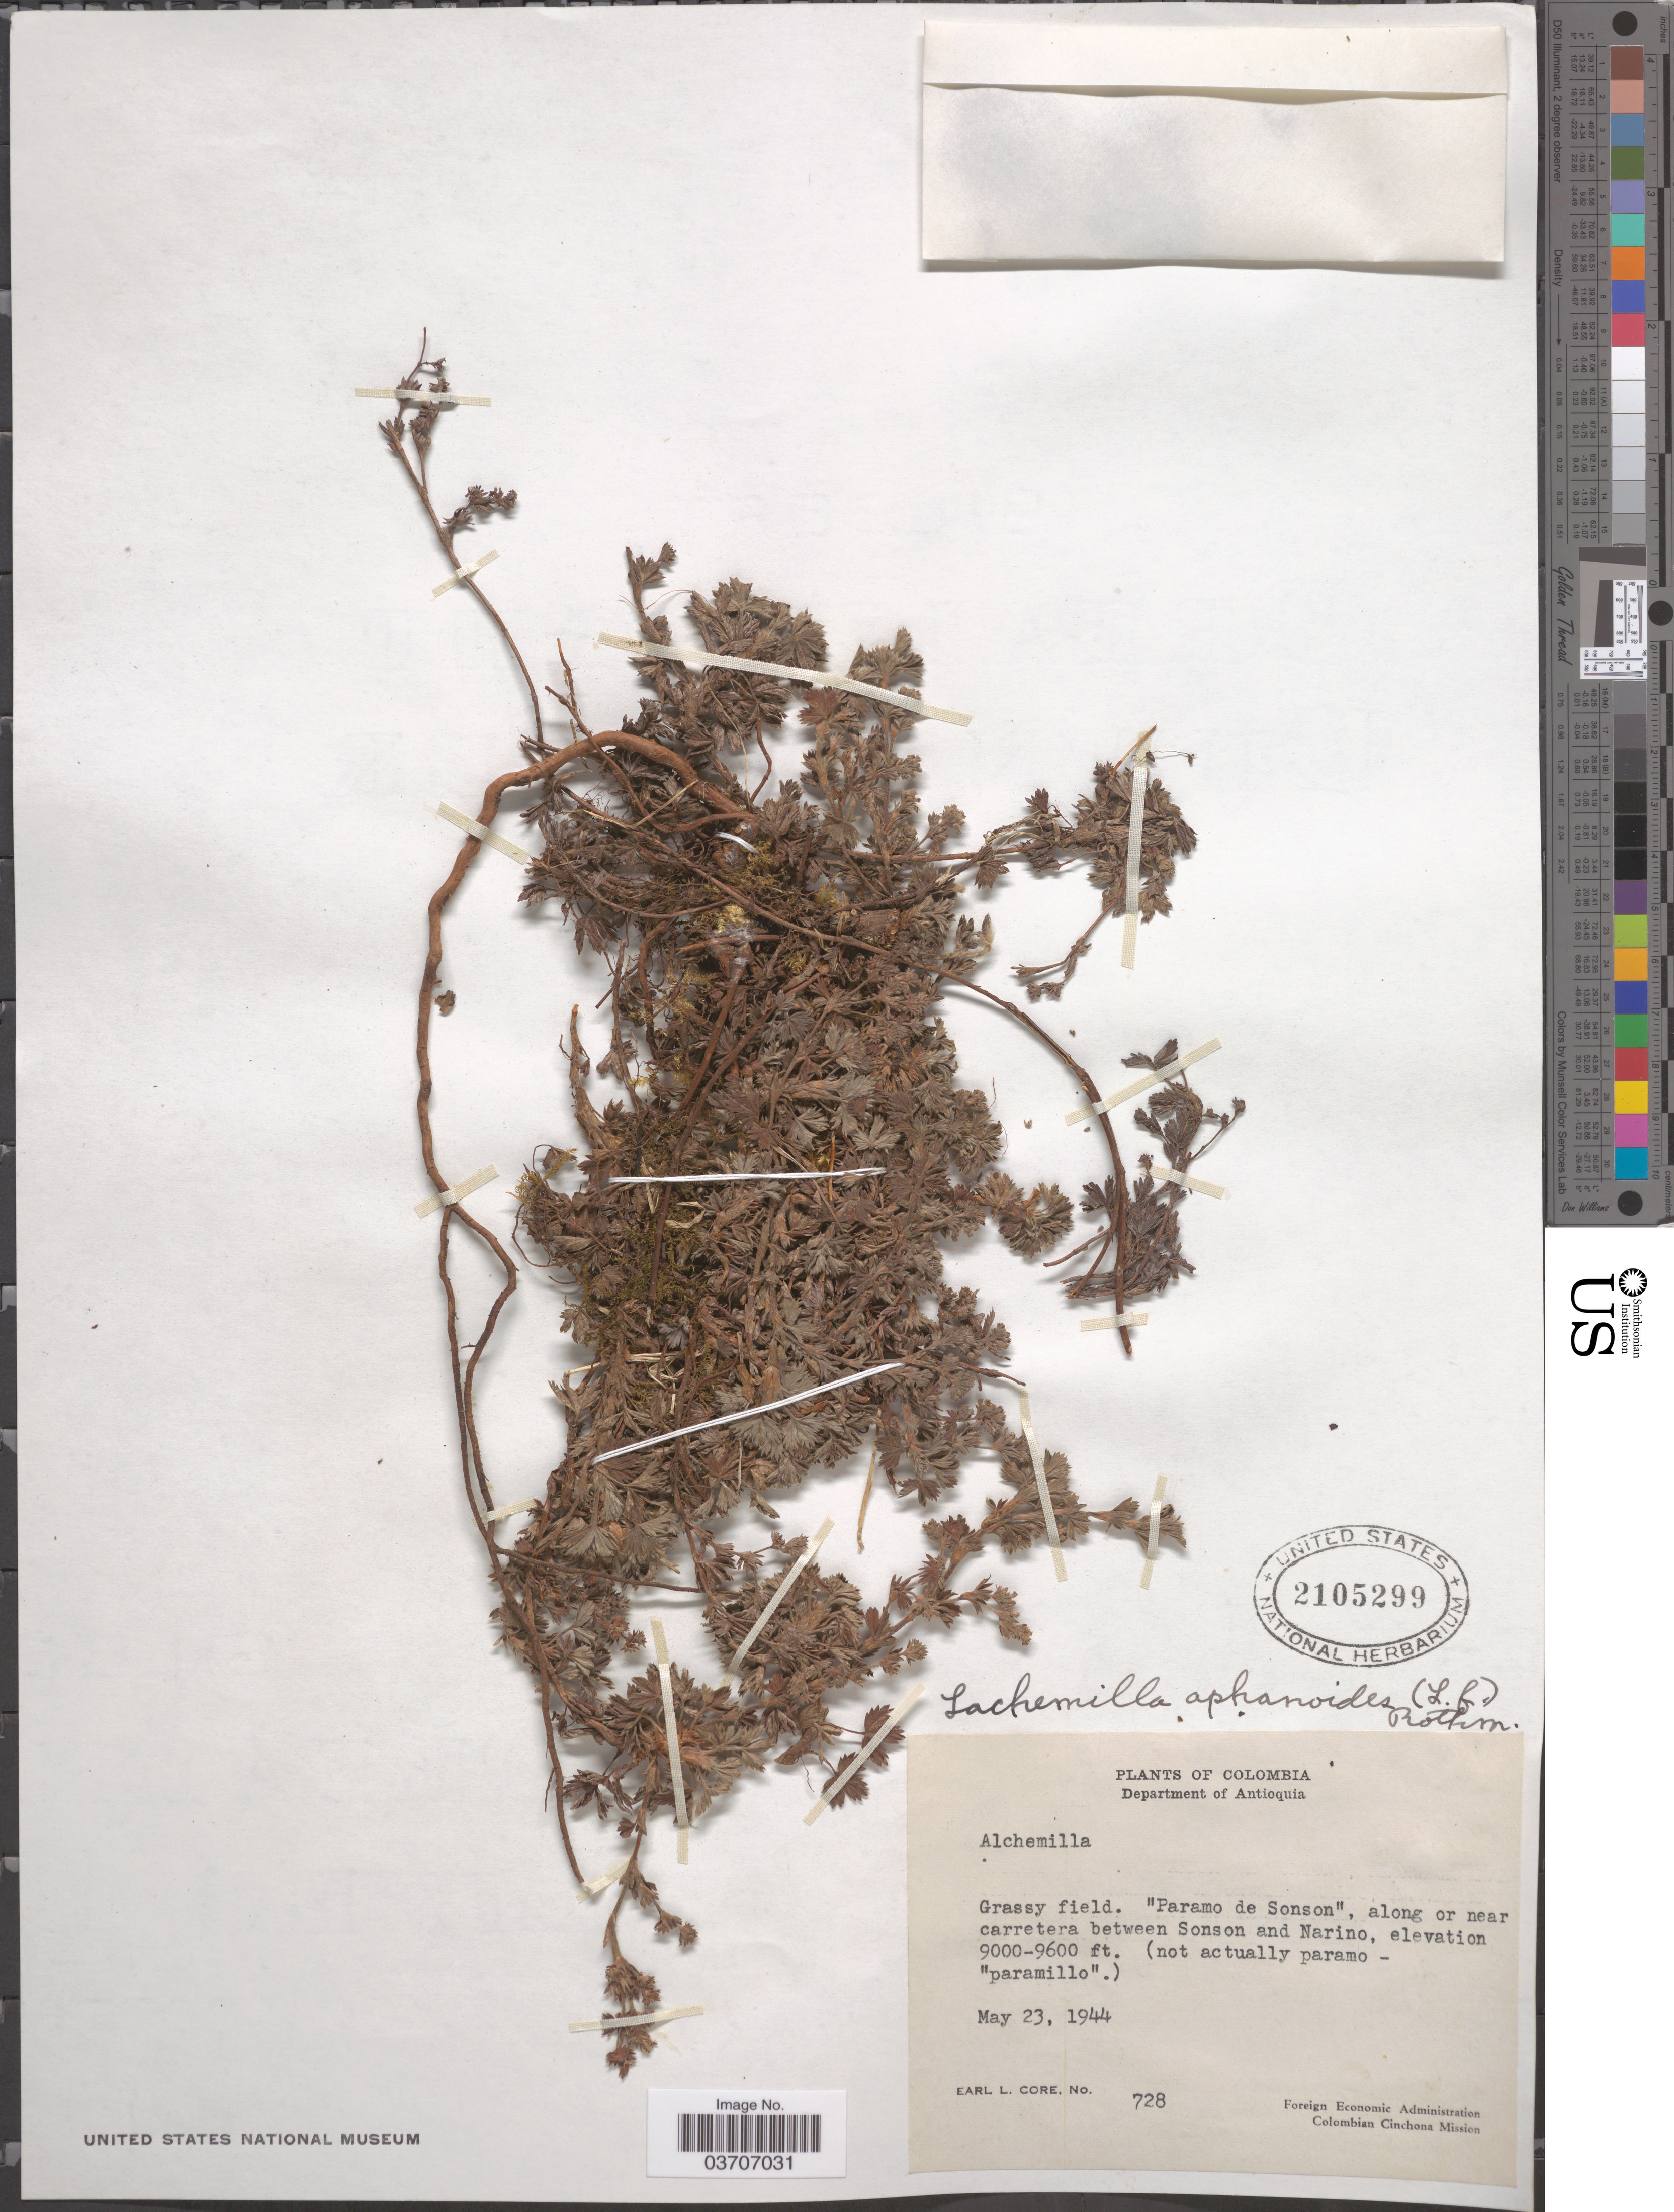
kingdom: Plantae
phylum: Tracheophyta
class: Magnoliopsida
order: Rosales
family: Rosaceae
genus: Lachemilla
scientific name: Lachemilla aphanoides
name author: (Mutis ex L. f.) Rothm.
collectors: E. L. Core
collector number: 728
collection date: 1944-05-23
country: Colombia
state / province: Antioquia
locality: Department of Antioquia. "Paramo de Sonson", along or near carretera between Sonson and Narino.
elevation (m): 2743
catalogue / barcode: US 2105299